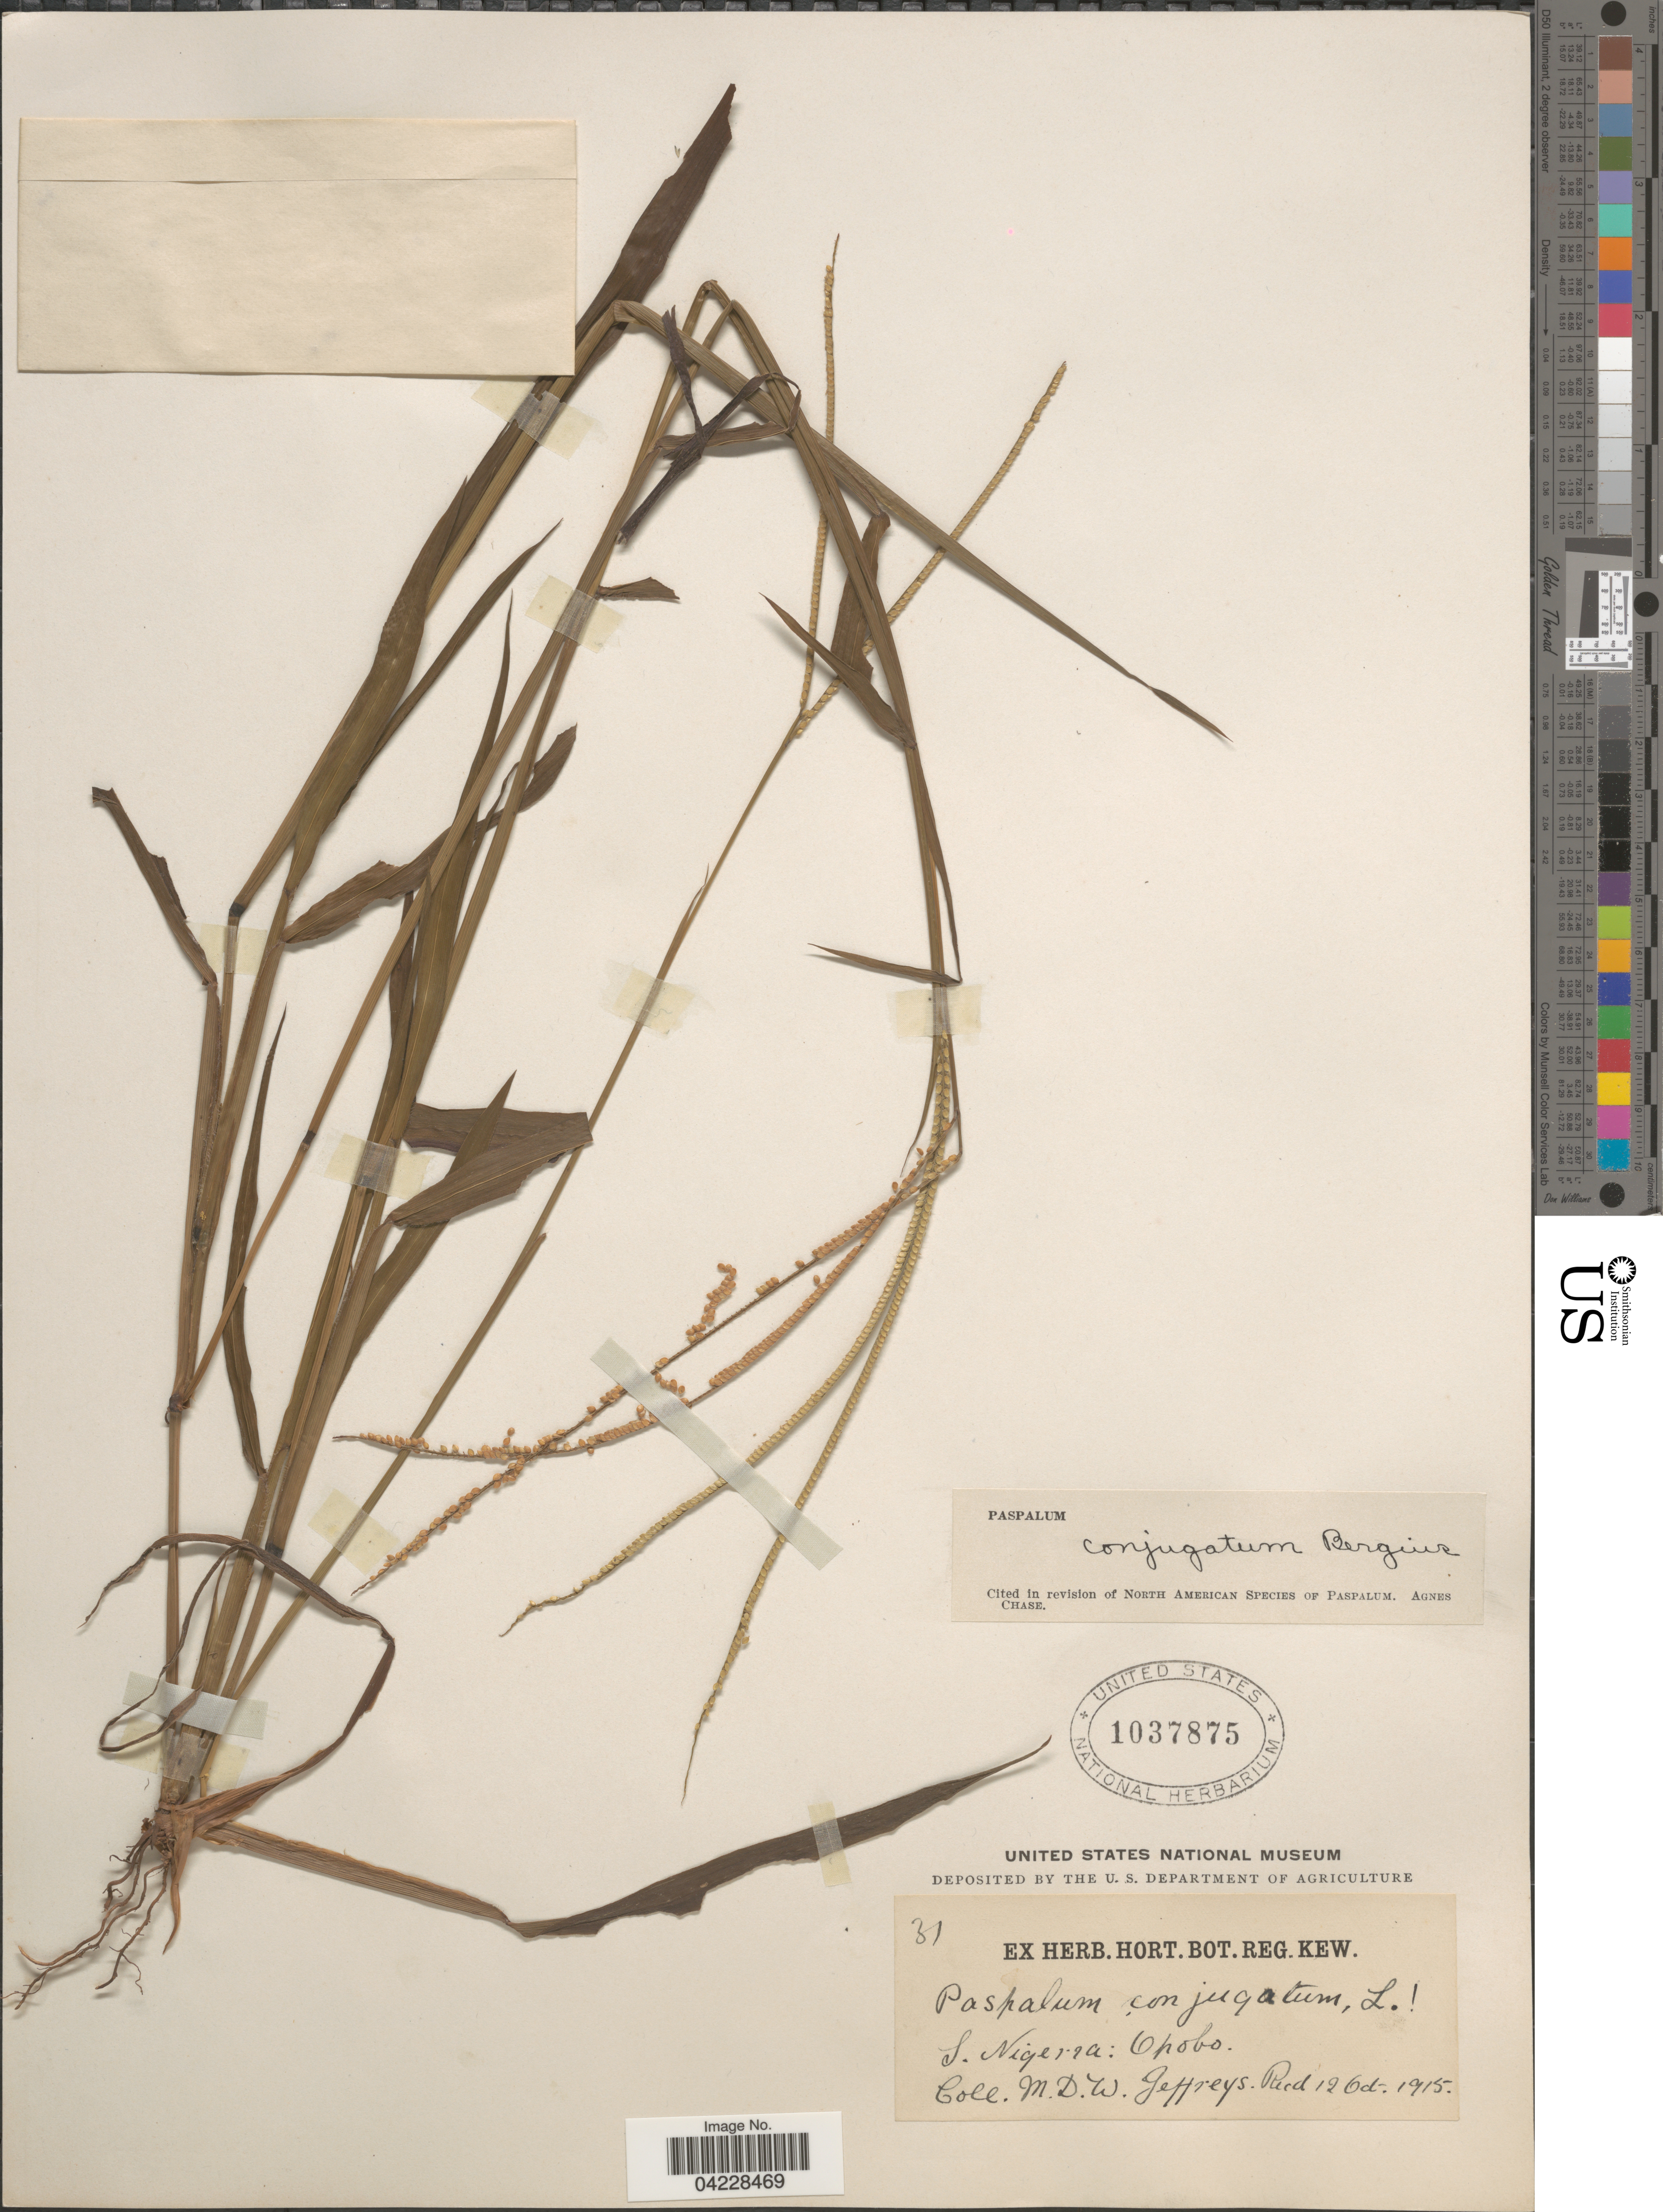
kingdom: Plantae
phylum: Tracheophyta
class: Liliopsida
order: Poales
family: Poaceae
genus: Paspalum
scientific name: Paspalum conjugatum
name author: P.J. Bergius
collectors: M. Geffreys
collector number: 31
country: Nigeria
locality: S. Nigeria: Opobo.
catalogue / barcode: US 1037875